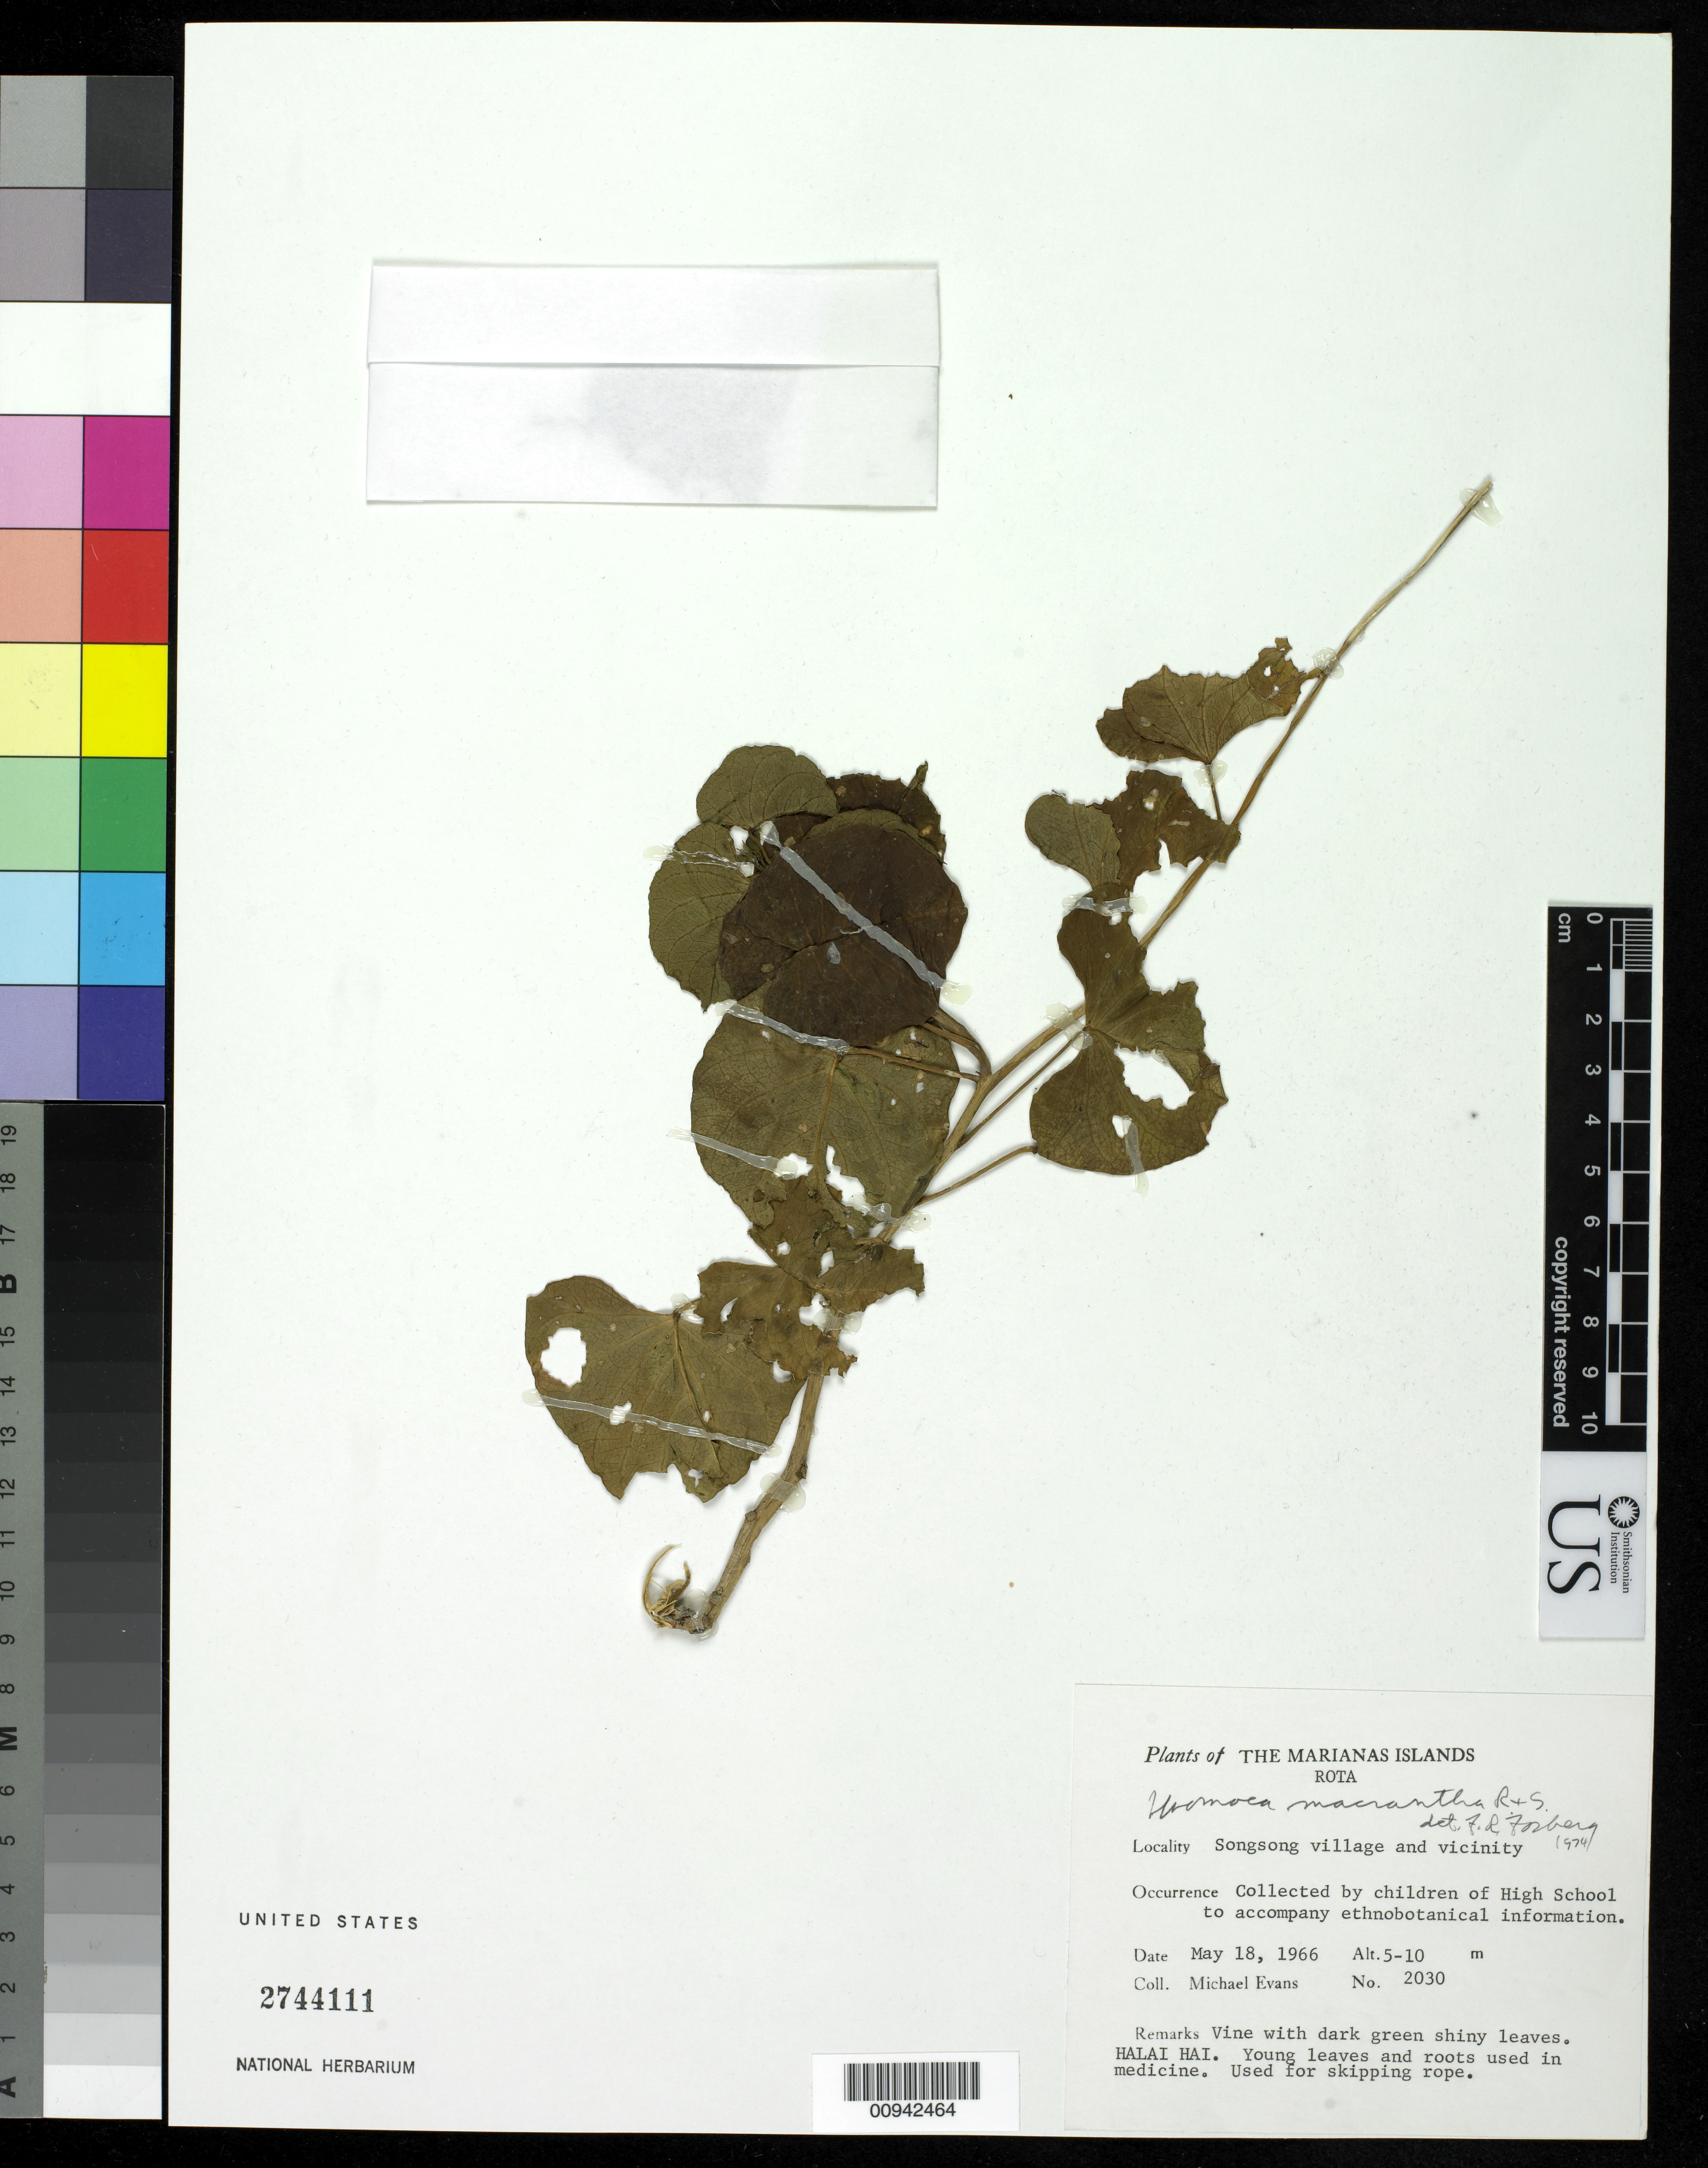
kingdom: Plantae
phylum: Tracheophyta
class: Magnoliopsida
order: Solanales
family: Convolvulaceae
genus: Ipomoea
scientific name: Ipomoea violacea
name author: L.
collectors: M. Evans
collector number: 2030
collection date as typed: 18 May 1966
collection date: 1966-05-18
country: Northern Mariana Islands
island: Rota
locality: Songsong village and vicinity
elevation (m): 5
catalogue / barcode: US 2744111